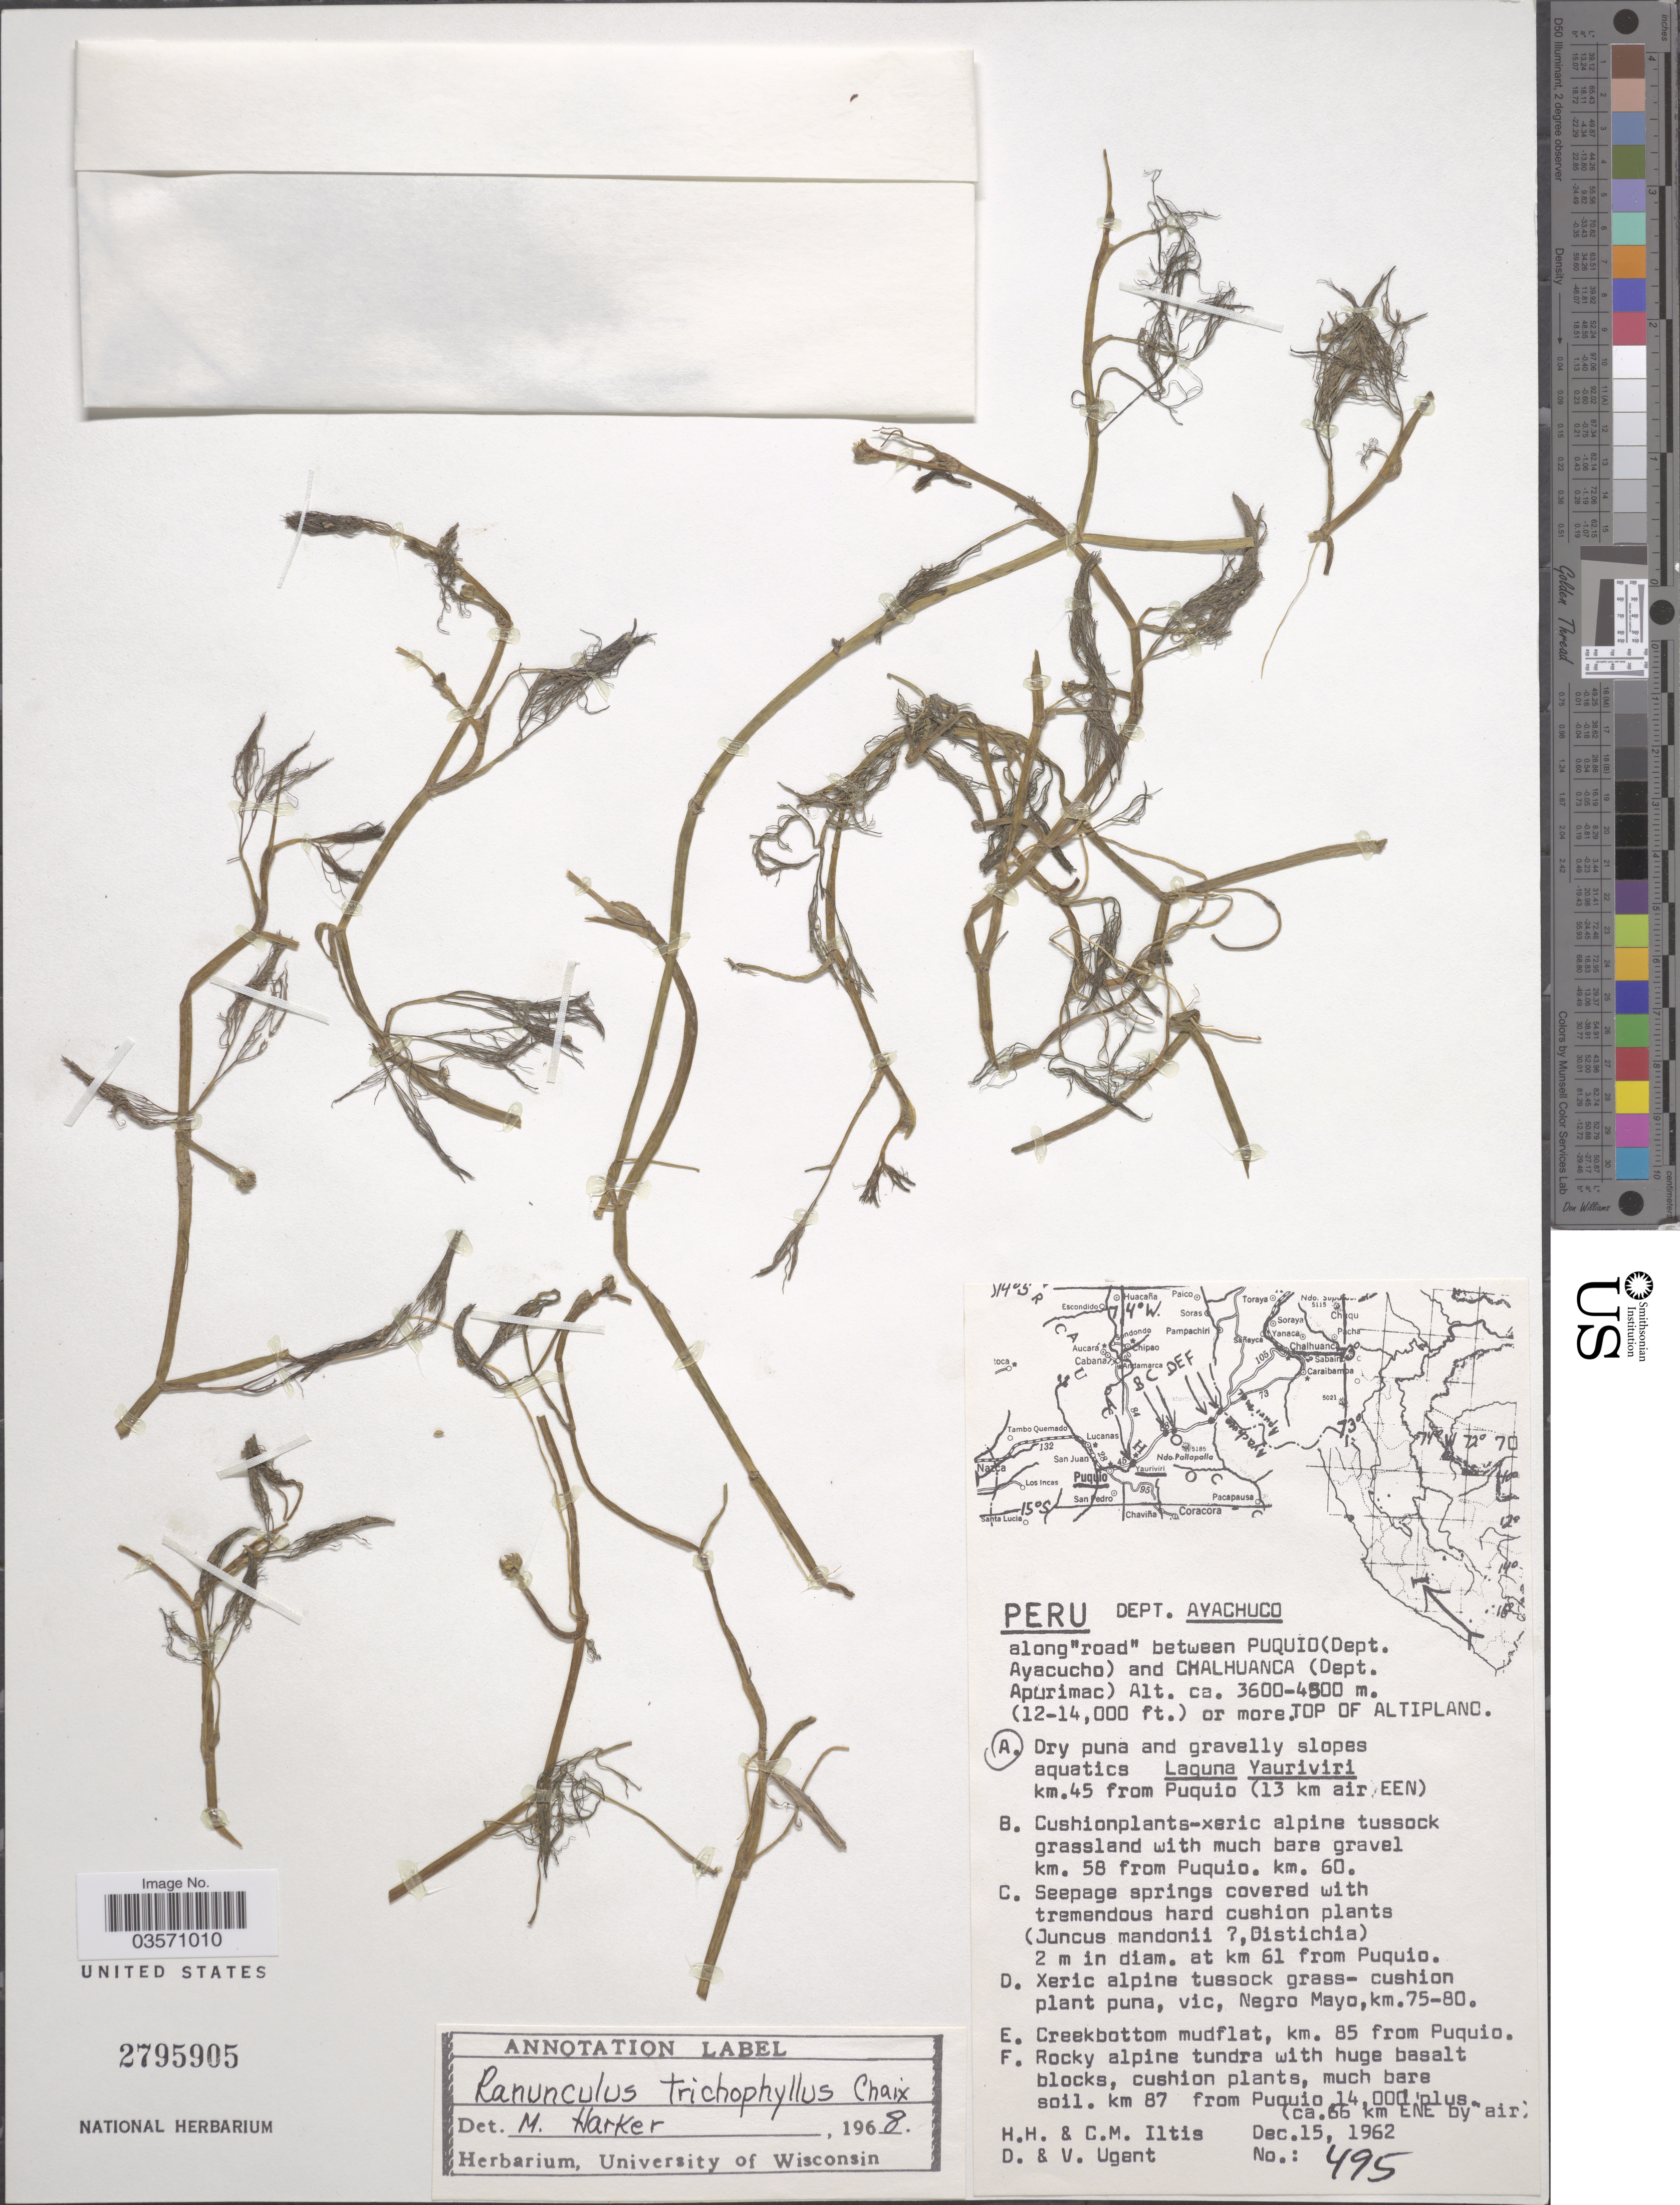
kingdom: Plantae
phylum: Tracheophyta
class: Magnoliopsida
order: Ranunculales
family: Ranunculaceae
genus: Ranunculus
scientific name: Ranunculus trichophyllus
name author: Chaix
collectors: H. H. Iltis, C. M Iltis, D. Ugent & V. Ugent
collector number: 495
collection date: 1962-12-15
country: Peru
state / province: Ayacucho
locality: Dept. Ayacucho. Along "road" between Puquio (Dept. Ayacucho) and Chalhuanca (Dept. Apurimac). Top of Altipland. Km. 45 from Puquio (13 km air EEN).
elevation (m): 3658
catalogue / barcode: US 2795905